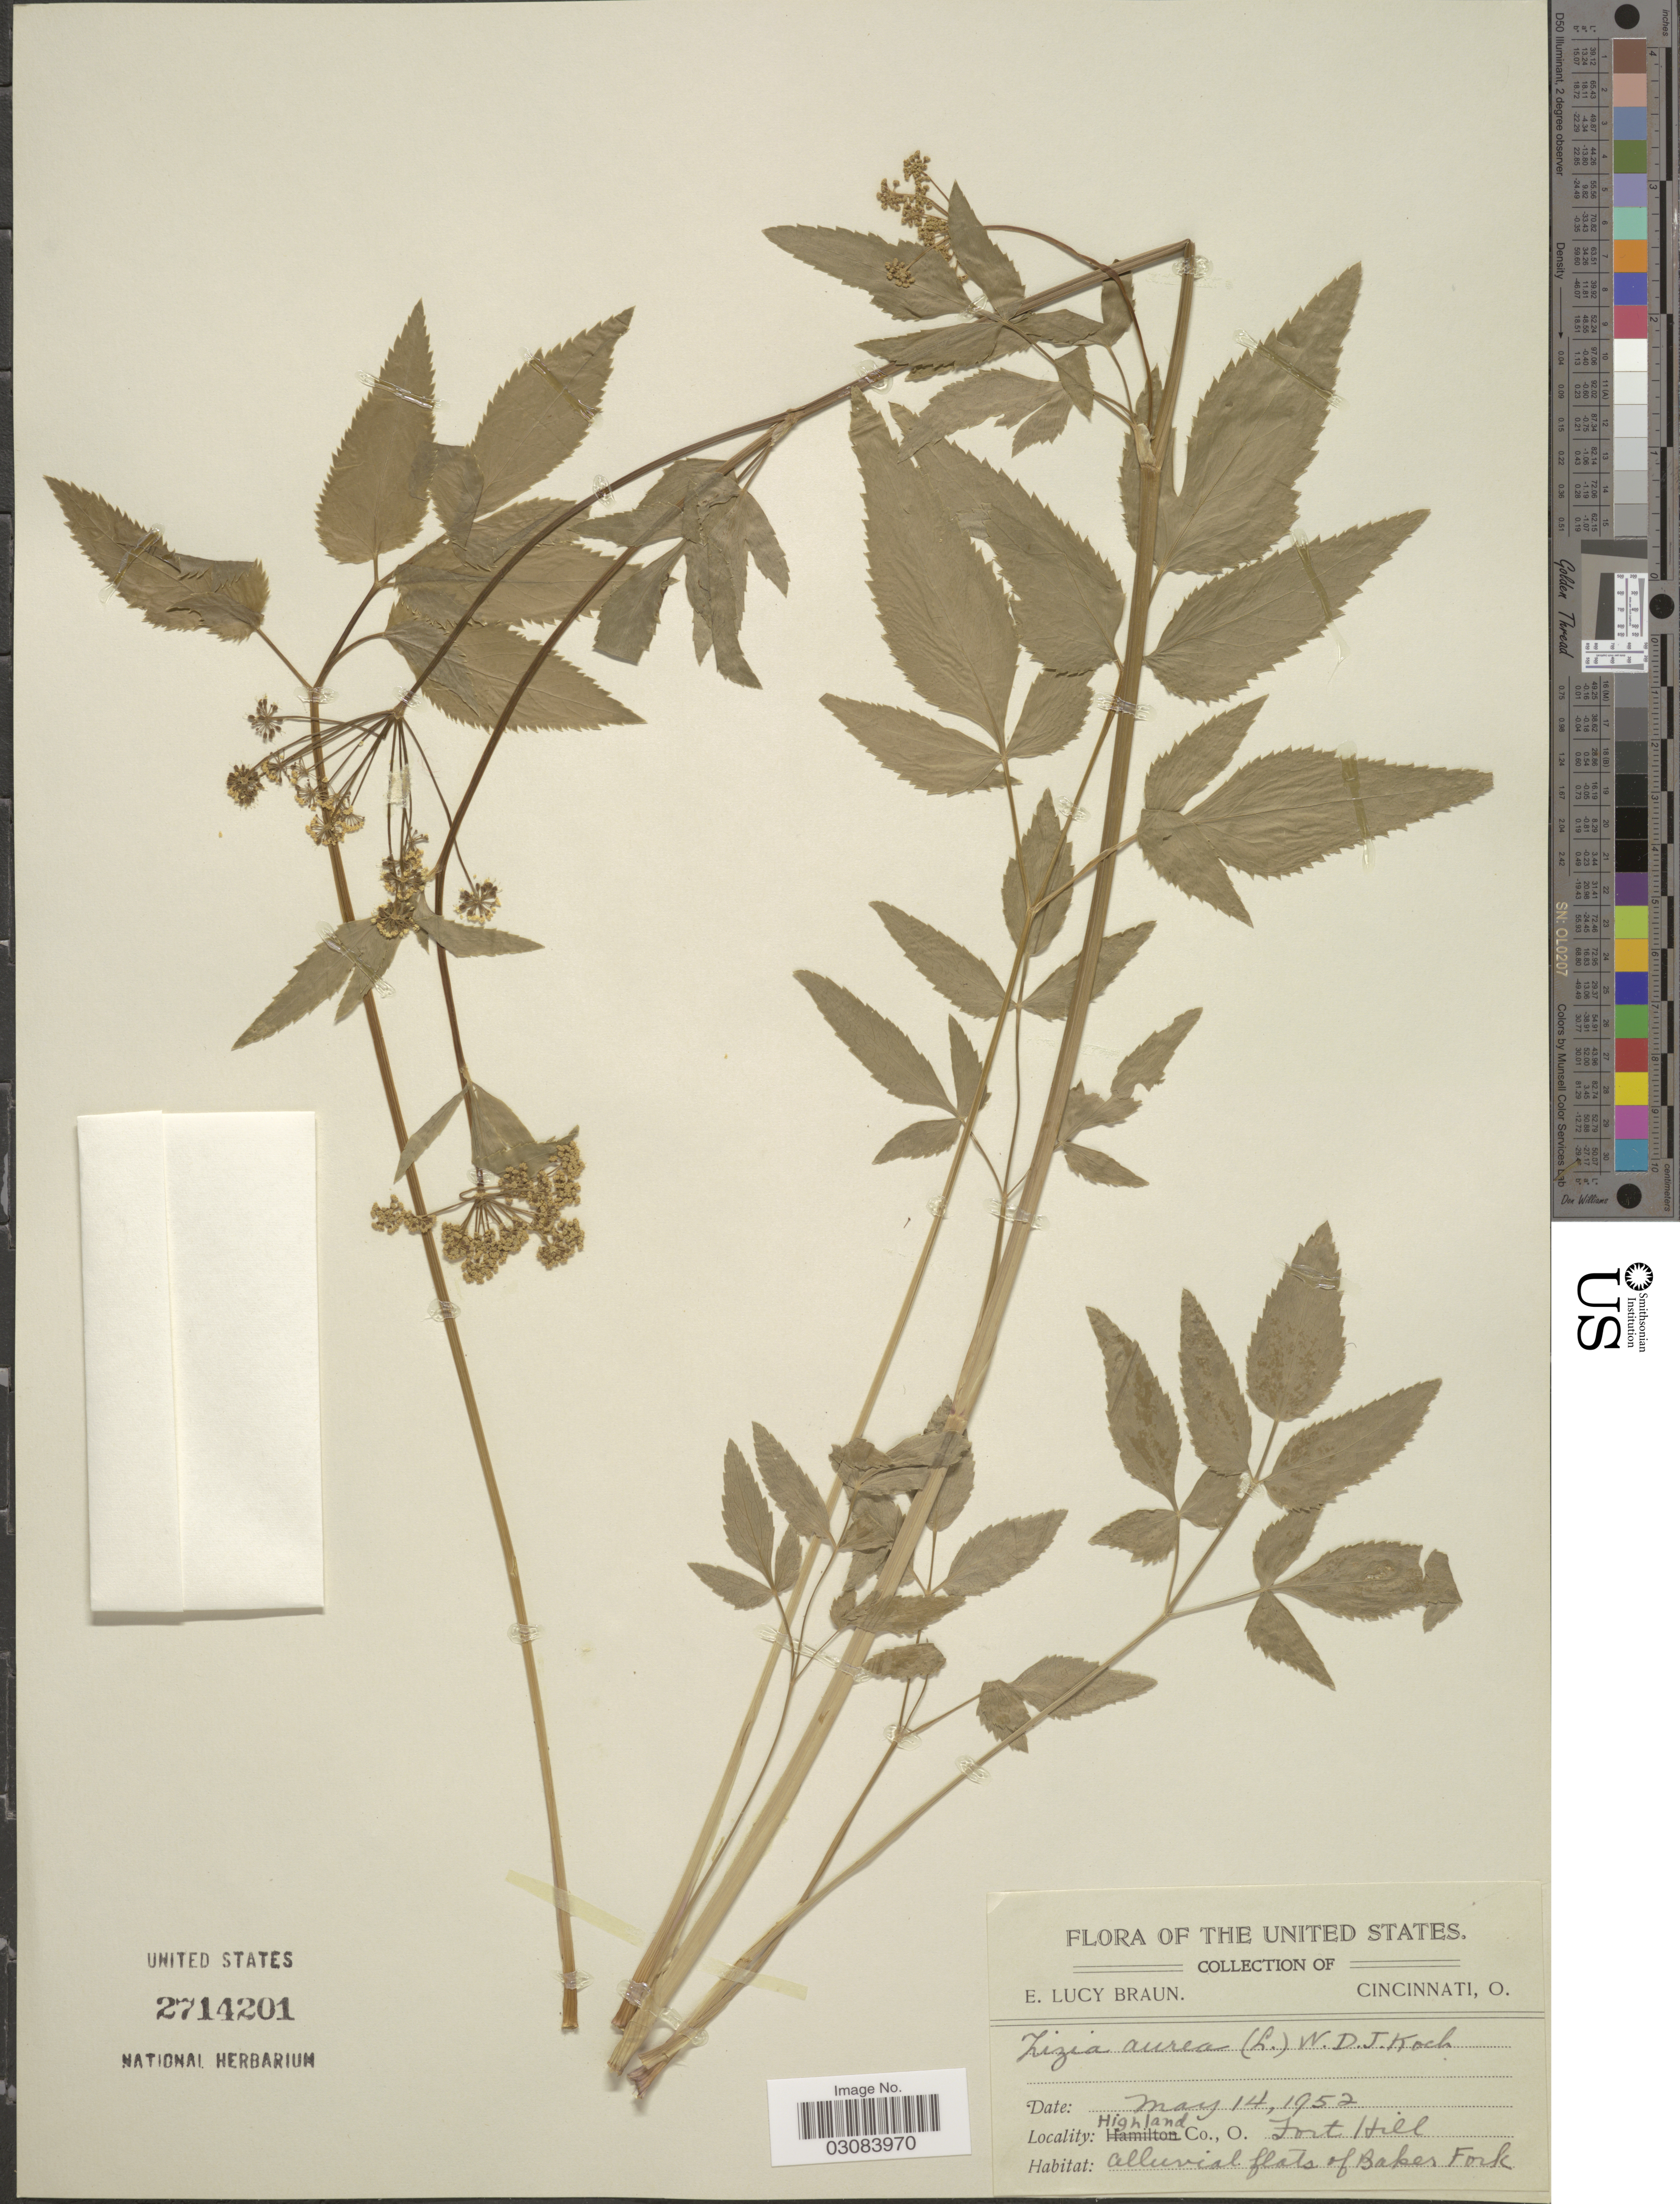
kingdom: Plantae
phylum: Tracheophyta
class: Magnoliopsida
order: Apiales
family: Apiaceae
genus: Zizia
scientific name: Zizia aurea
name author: (L.) Koch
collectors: E. L. Braun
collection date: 1952-05-14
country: United States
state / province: Ohio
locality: Highland Co., Fort Hill, alluvial flats of Baker Fork.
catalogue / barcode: US 2714201